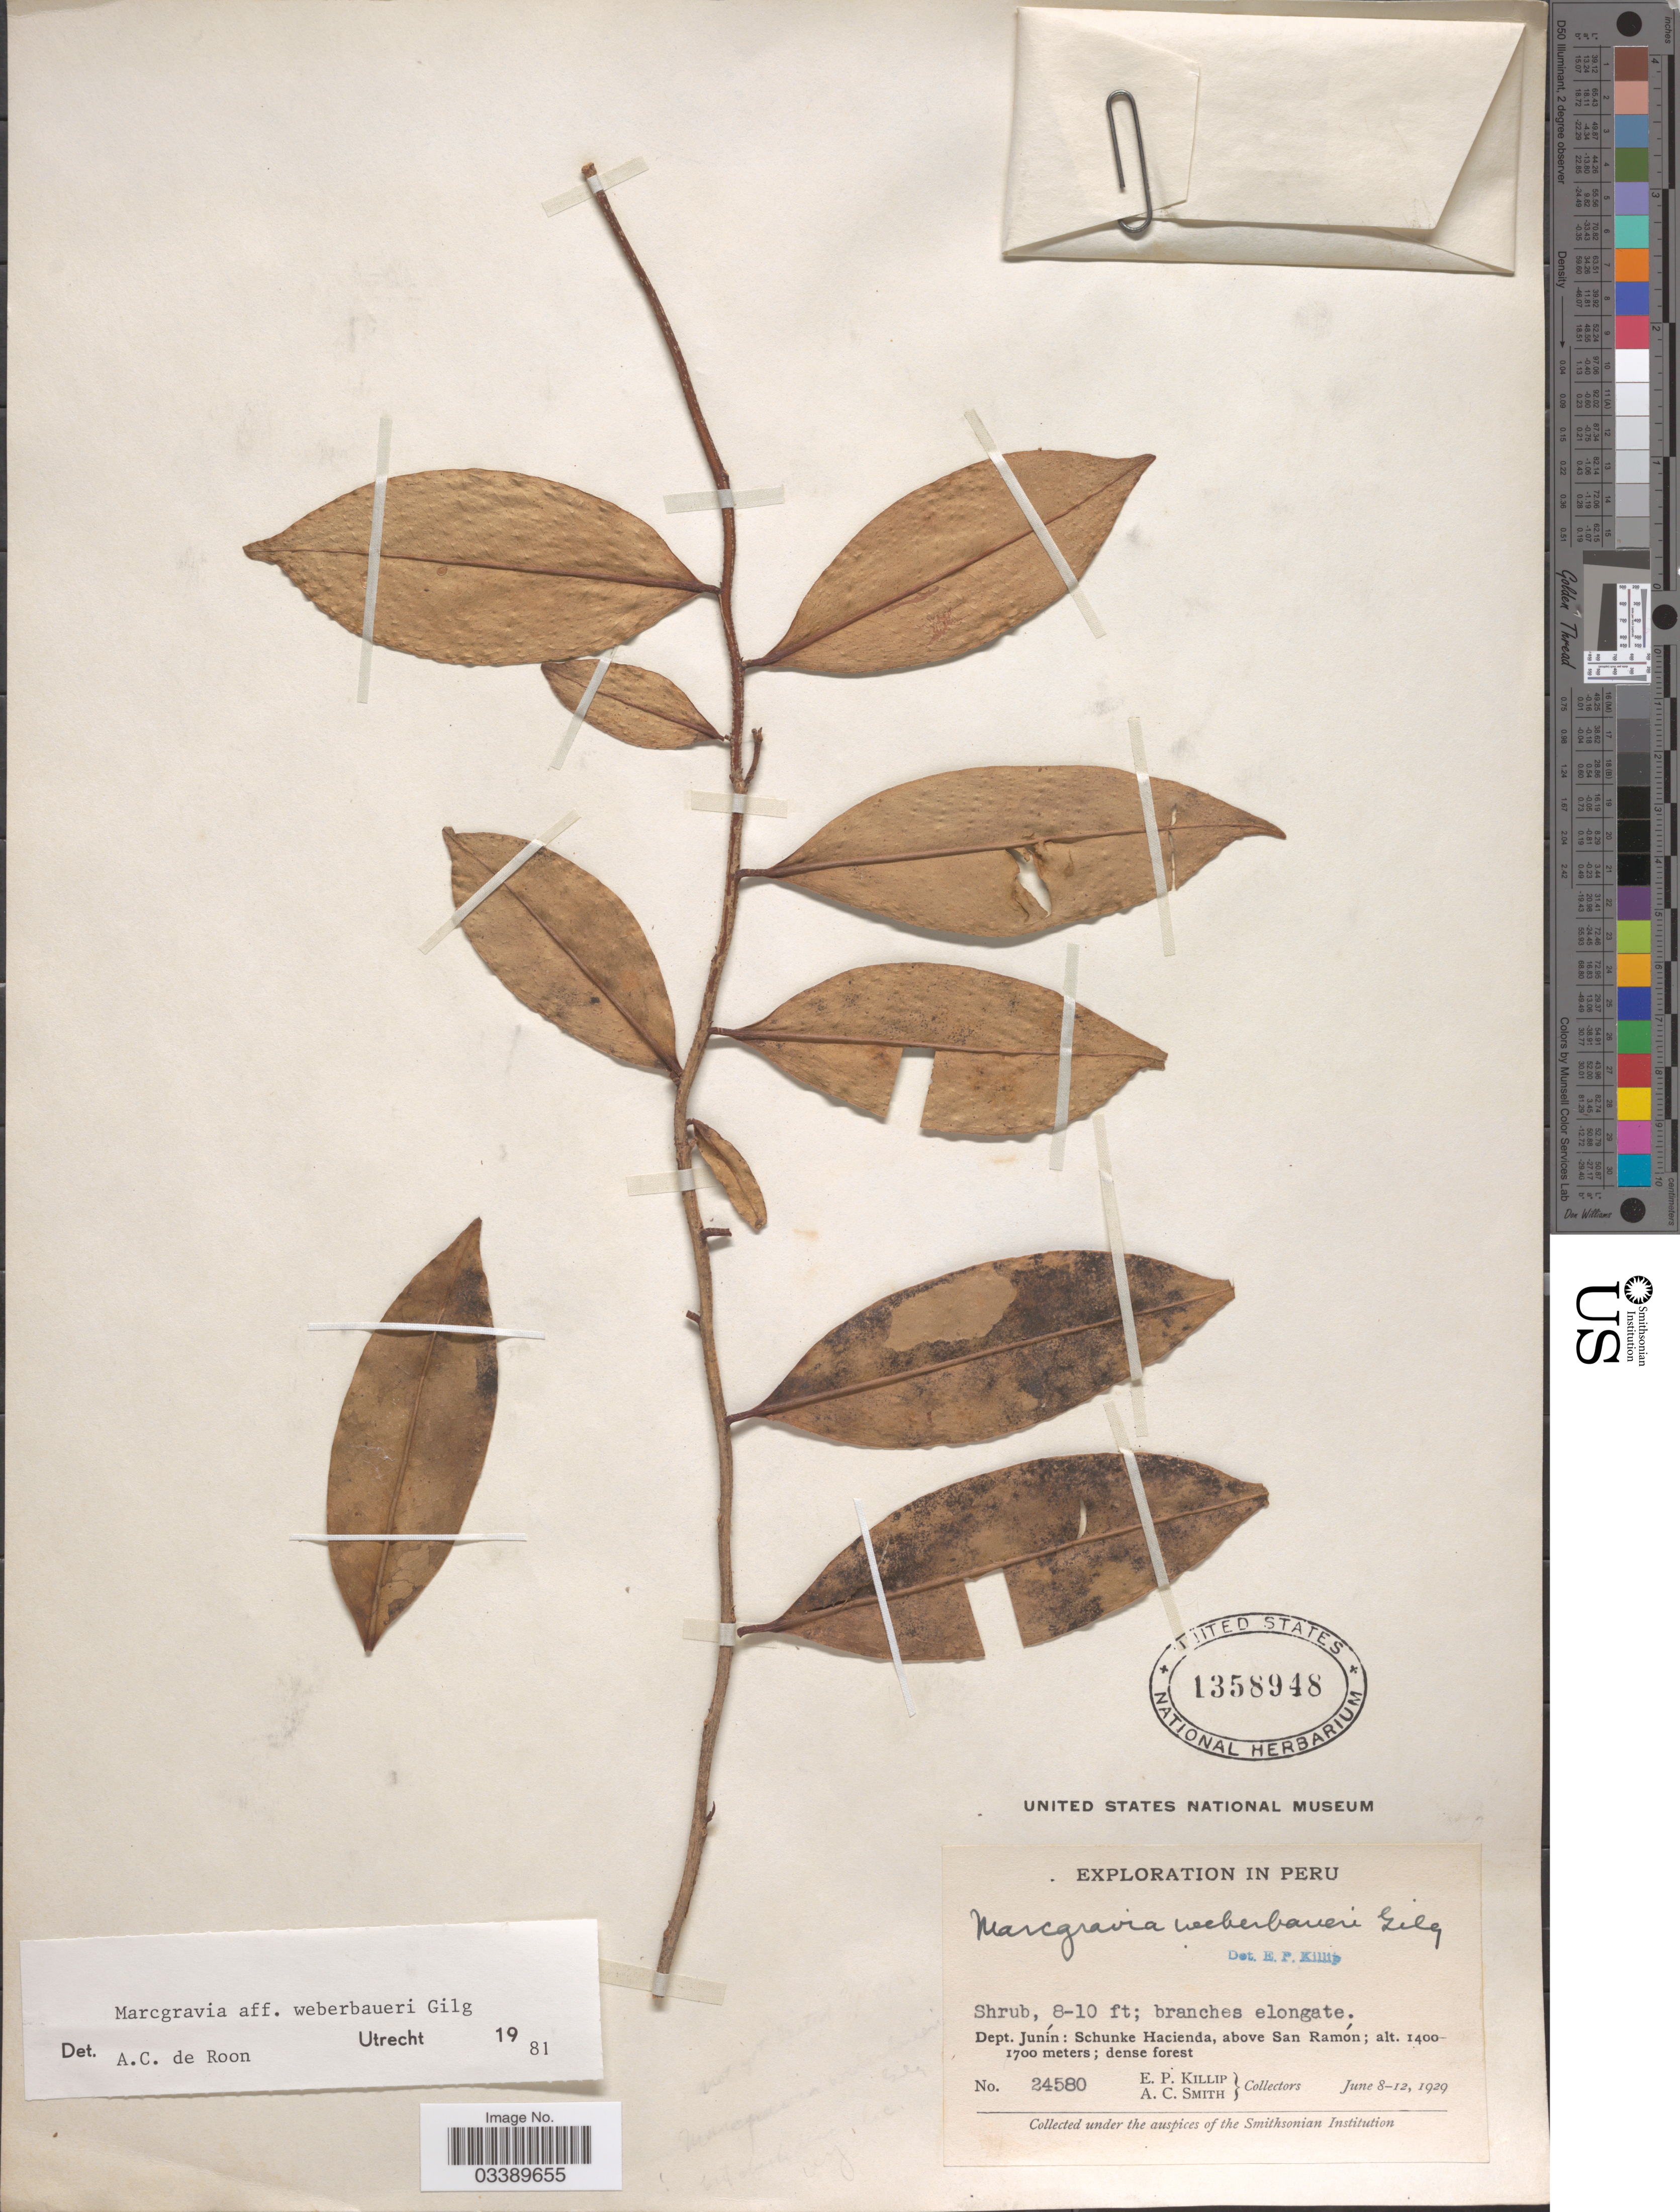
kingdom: Plantae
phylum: Tracheophyta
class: Magnoliopsida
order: Ericales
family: Marcgraviaceae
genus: Marcgravia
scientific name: Marcgravia weberbaueri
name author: Gilg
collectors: E. P. Killip & A. C. Smith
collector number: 24580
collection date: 1929-06-08/1929-06-12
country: Peru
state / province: Junín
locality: Dept. Junín: Schunke Hacienda, above San Ramón.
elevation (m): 1400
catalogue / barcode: US 1358948